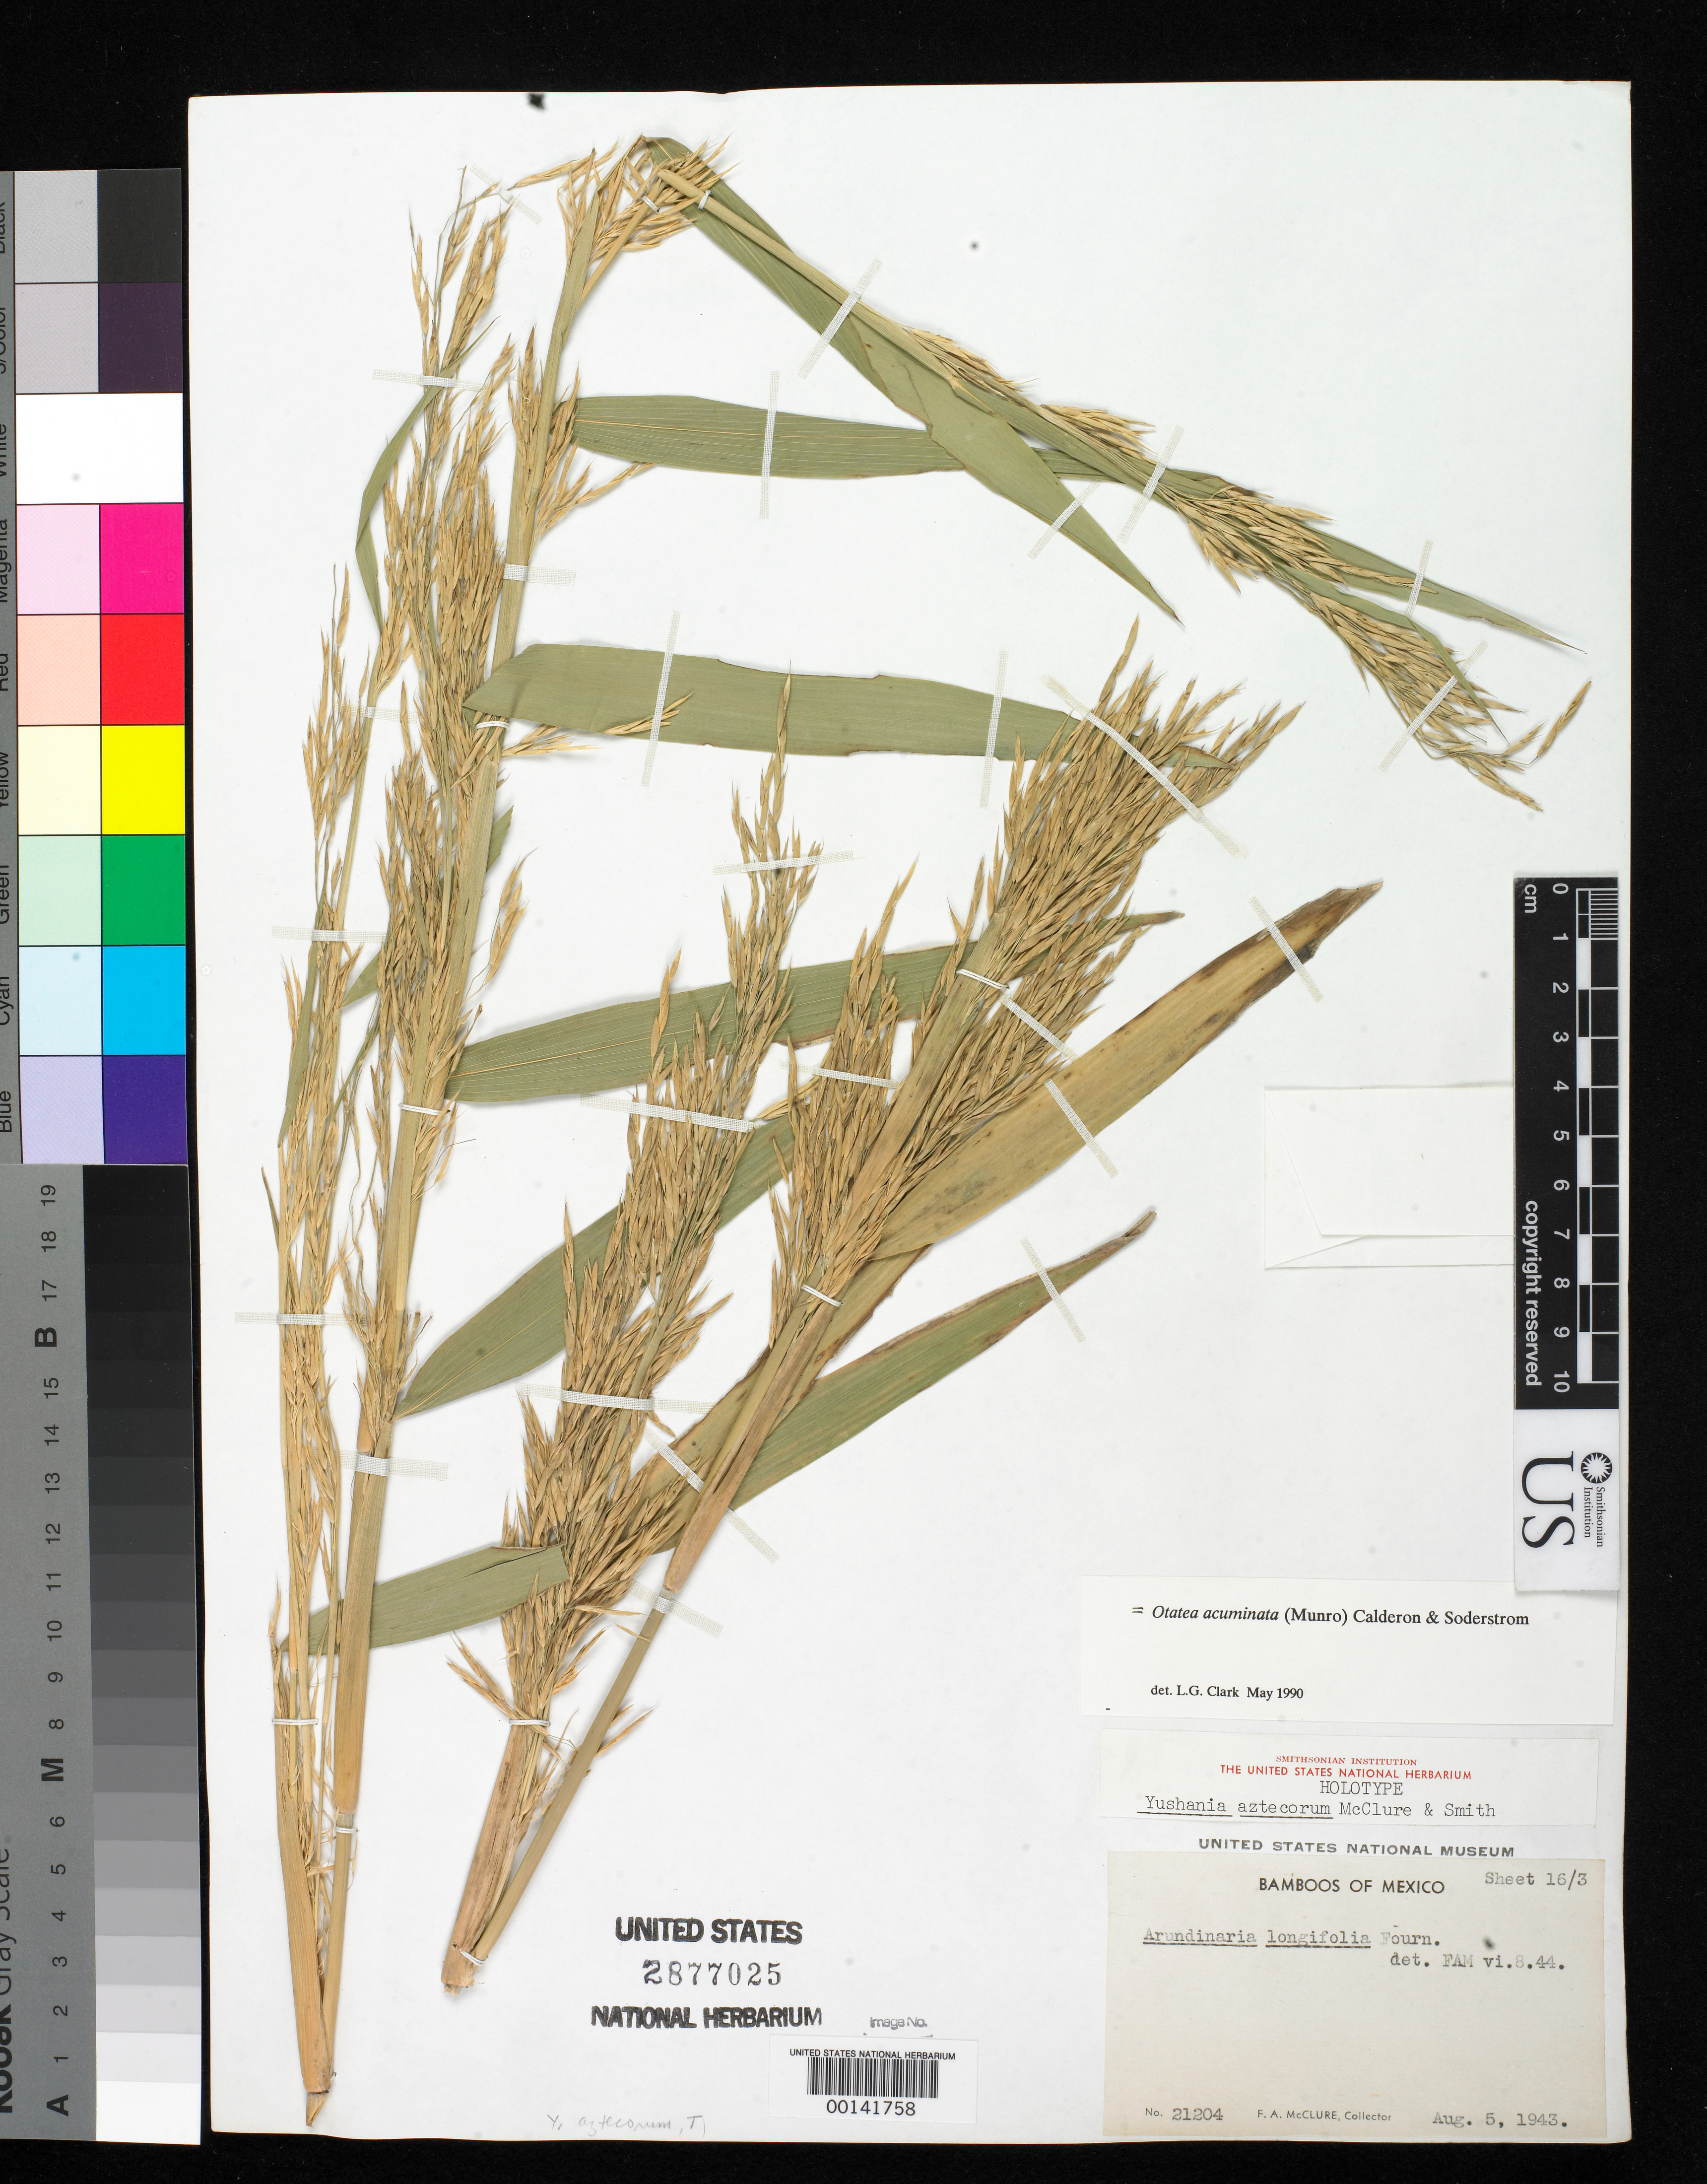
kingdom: Plantae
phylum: Tracheophyta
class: Liliopsida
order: Poales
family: Poaceae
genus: Yushania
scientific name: Yushania aztecorum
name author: McClure & E.W. Sm.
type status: Holotype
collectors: F. A. McClure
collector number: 21204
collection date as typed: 05 Aug 1943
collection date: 1943-08-05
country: Mexico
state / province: Sinaloa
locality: Slopes of La Dispensa, inland from Roasrio. [Rosario?]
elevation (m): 457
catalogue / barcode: US 2877025